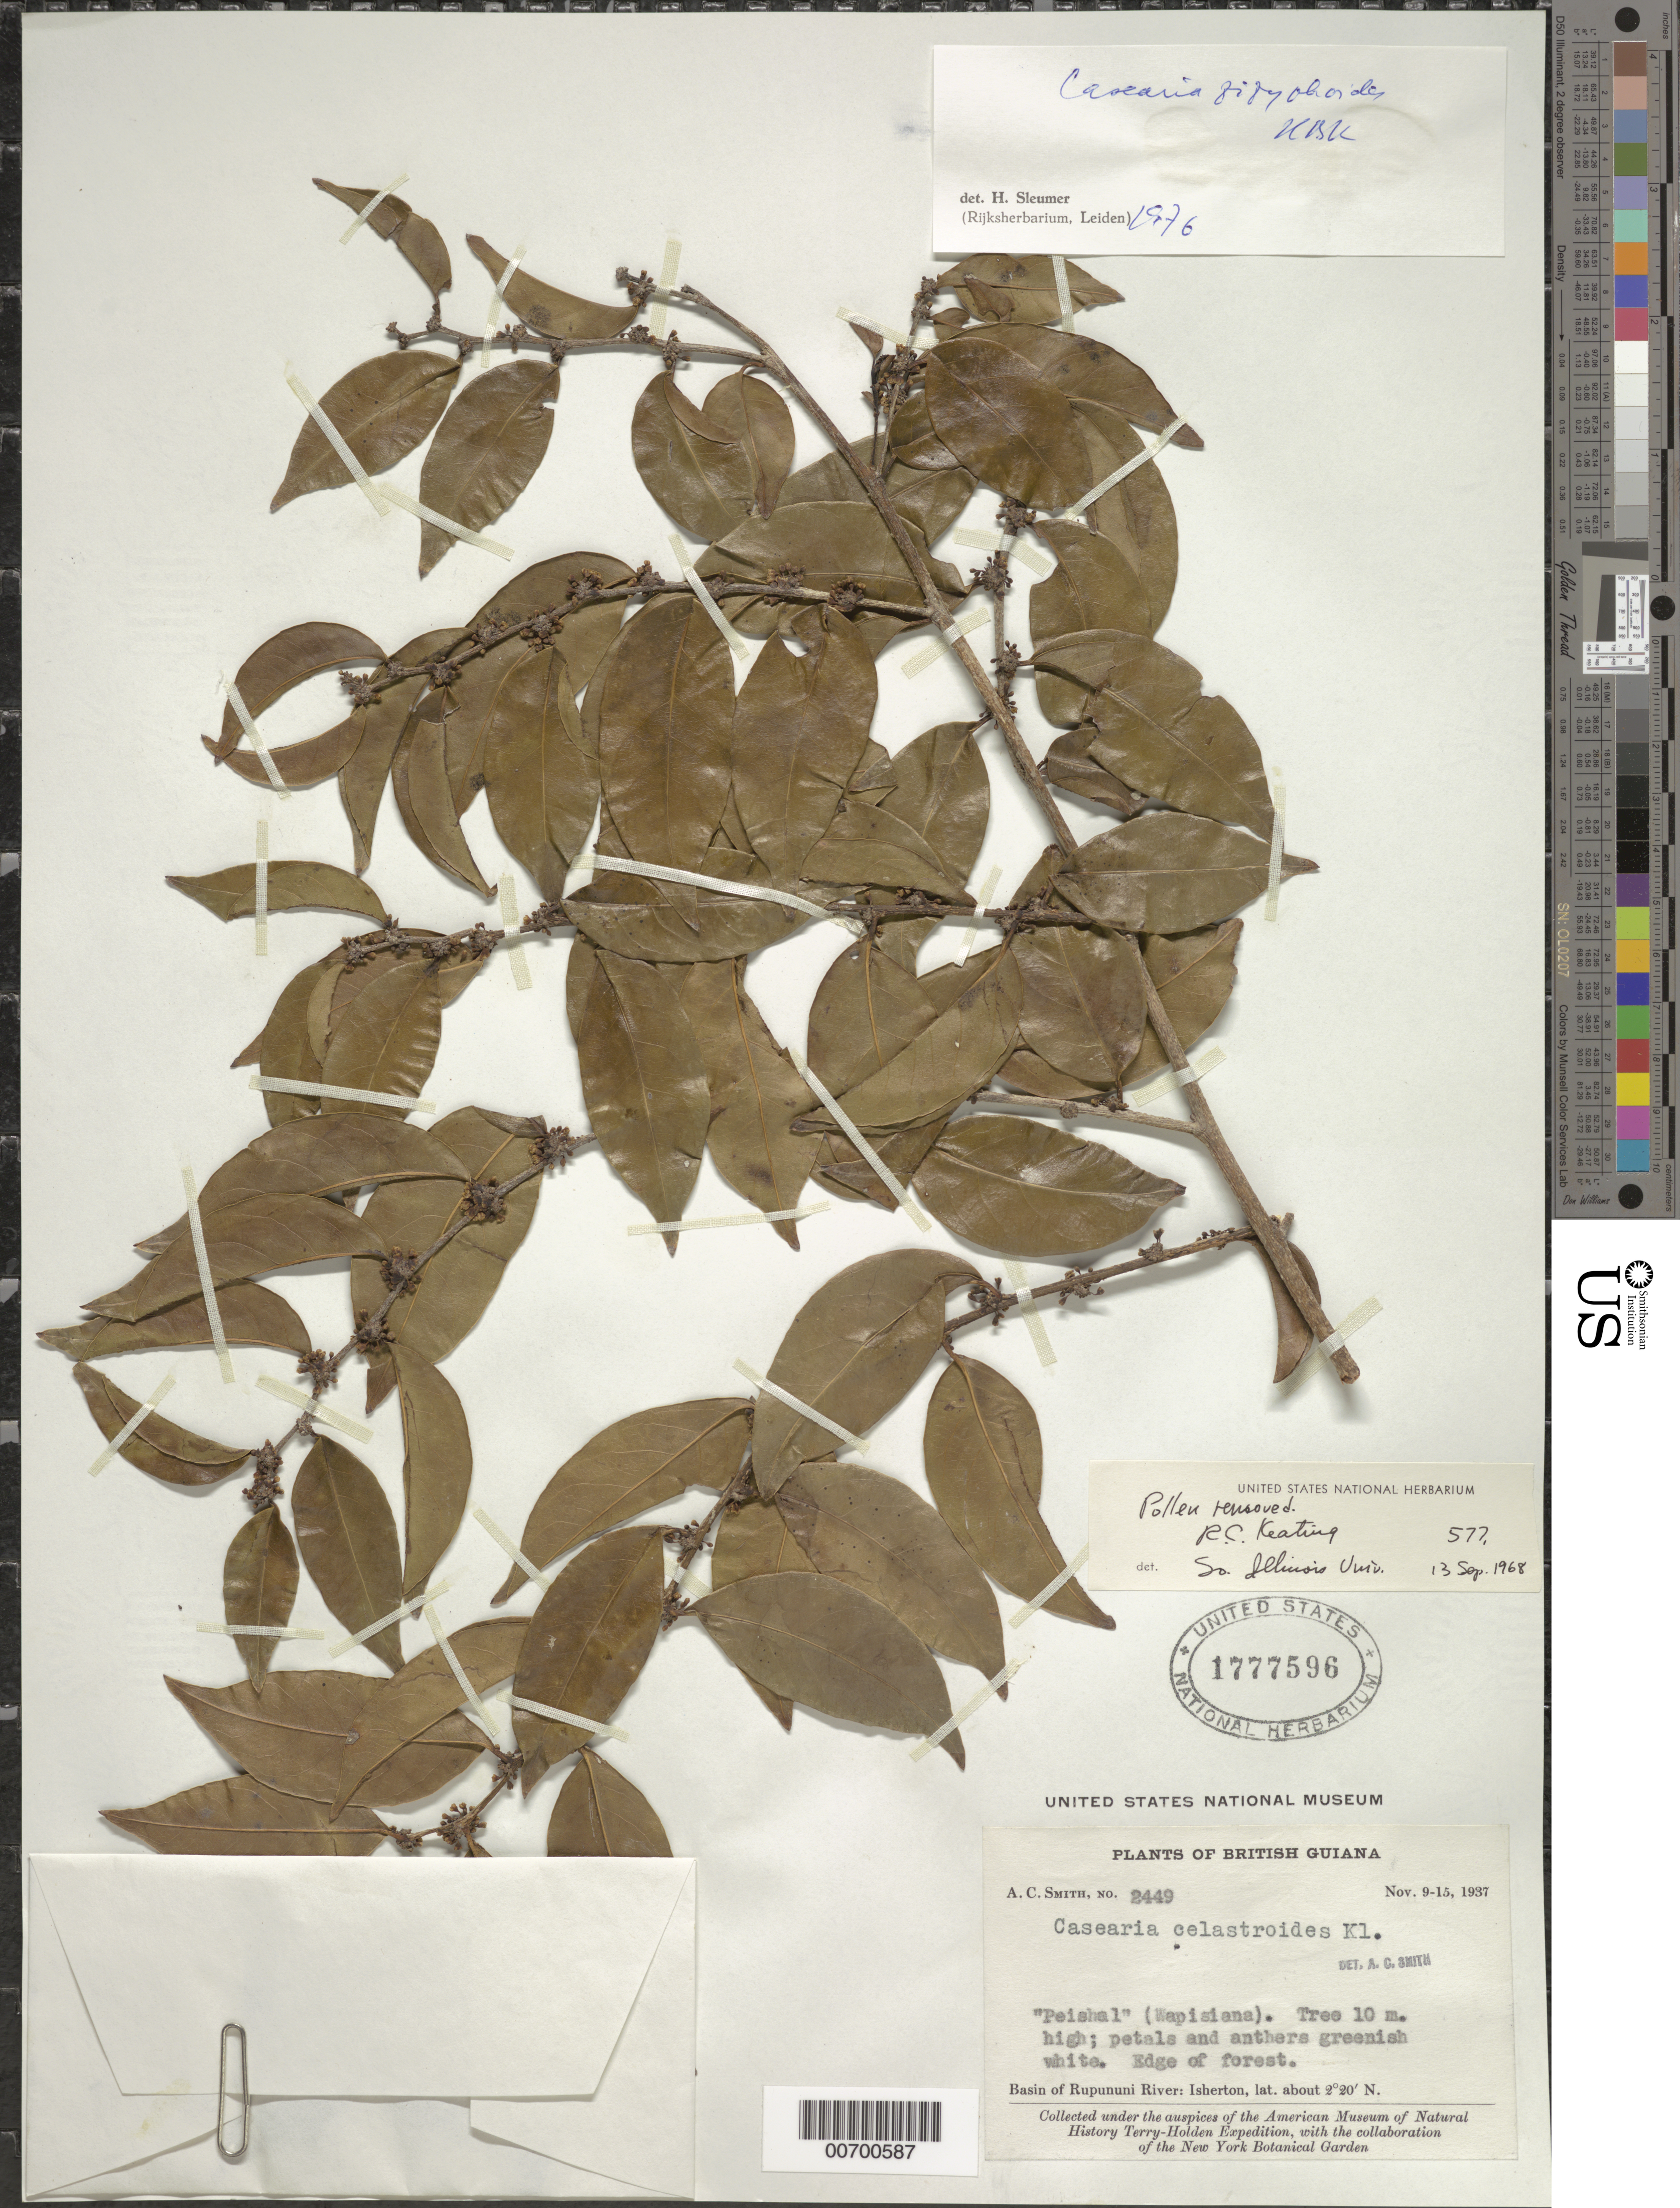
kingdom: Plantae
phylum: Tracheophyta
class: Magnoliopsida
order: Malpighiales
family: Salicaceae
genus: Casearia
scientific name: Casearia zizyphoides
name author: Kunth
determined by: Sleumer, H. O.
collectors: A. C. Smith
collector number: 2449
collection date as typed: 9-Nov-37 to 15-Nov-37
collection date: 1937-11-09/1937-11-15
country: Guyana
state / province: U. Takutu-U. Essequibo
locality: Isherton, basin of Rupununi River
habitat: Edge of forest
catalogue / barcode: US 1777596